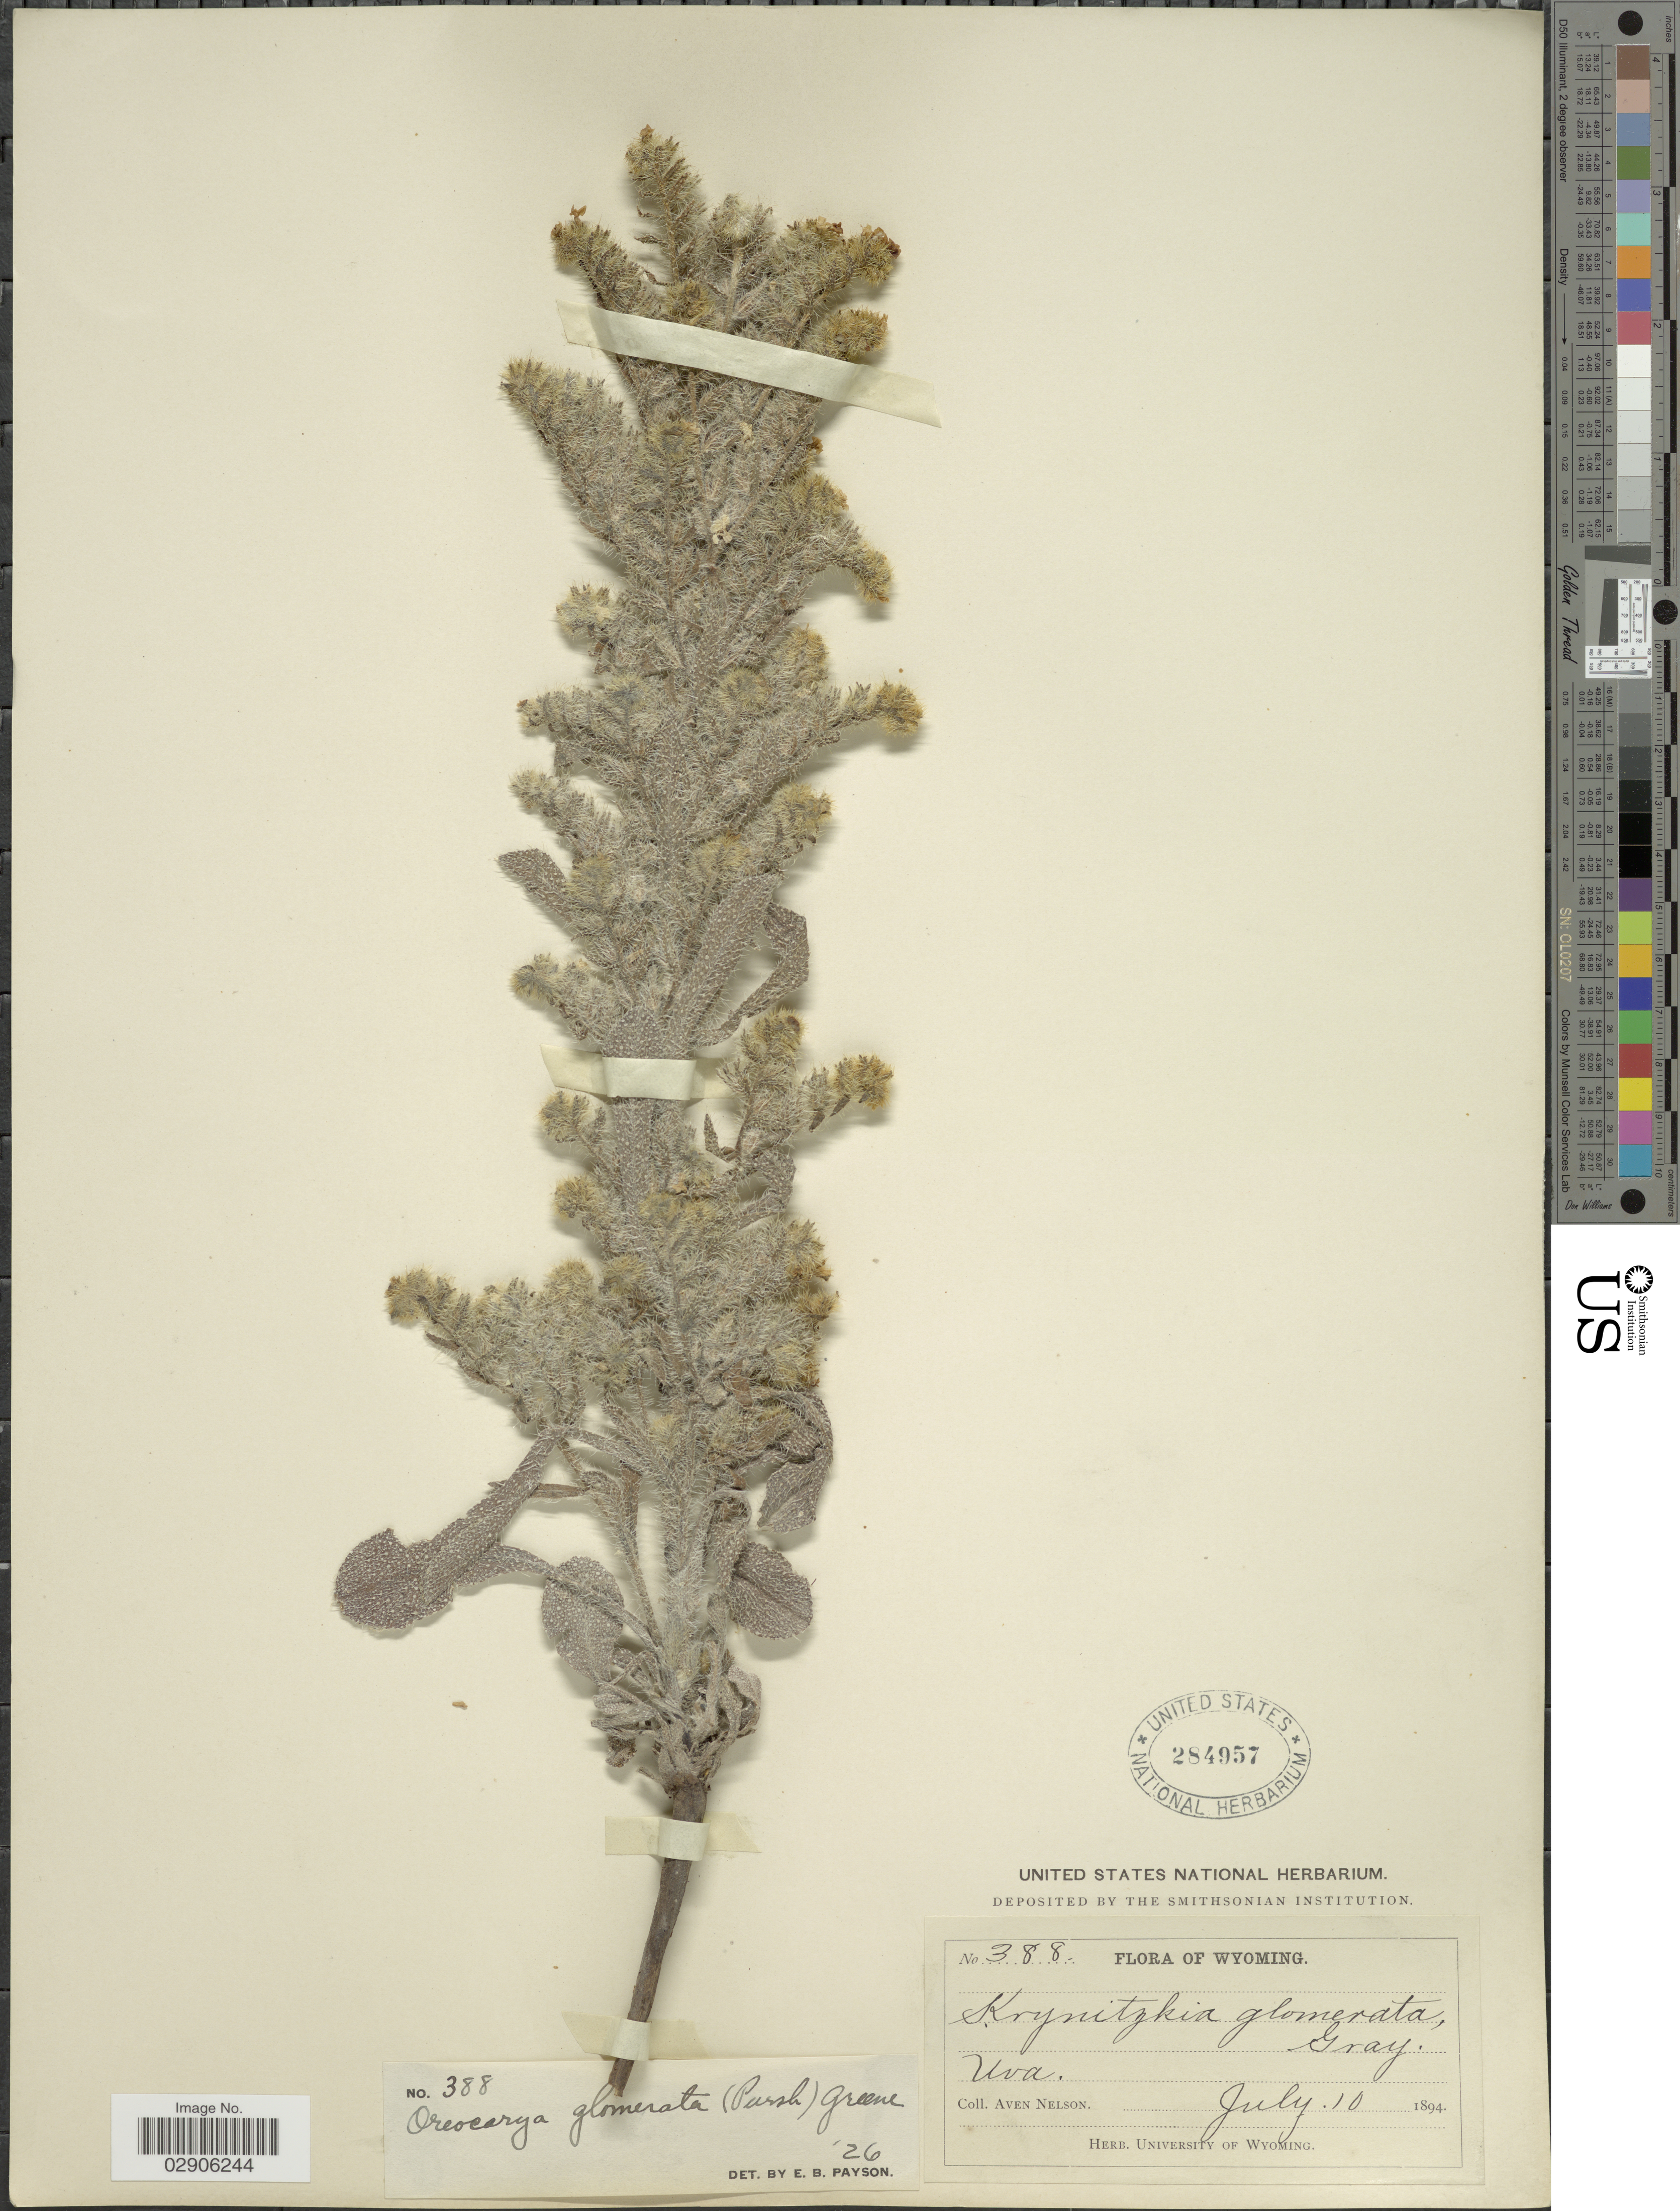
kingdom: Plantae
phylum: Tracheophyta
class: Magnoliopsida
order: Boraginales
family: Boraginaceae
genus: Cryptantha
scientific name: Cryptantha bradburiana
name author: Payson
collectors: A. Nelson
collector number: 388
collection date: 1894-07-10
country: United States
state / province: Wyoming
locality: Uva.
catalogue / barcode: US 284957